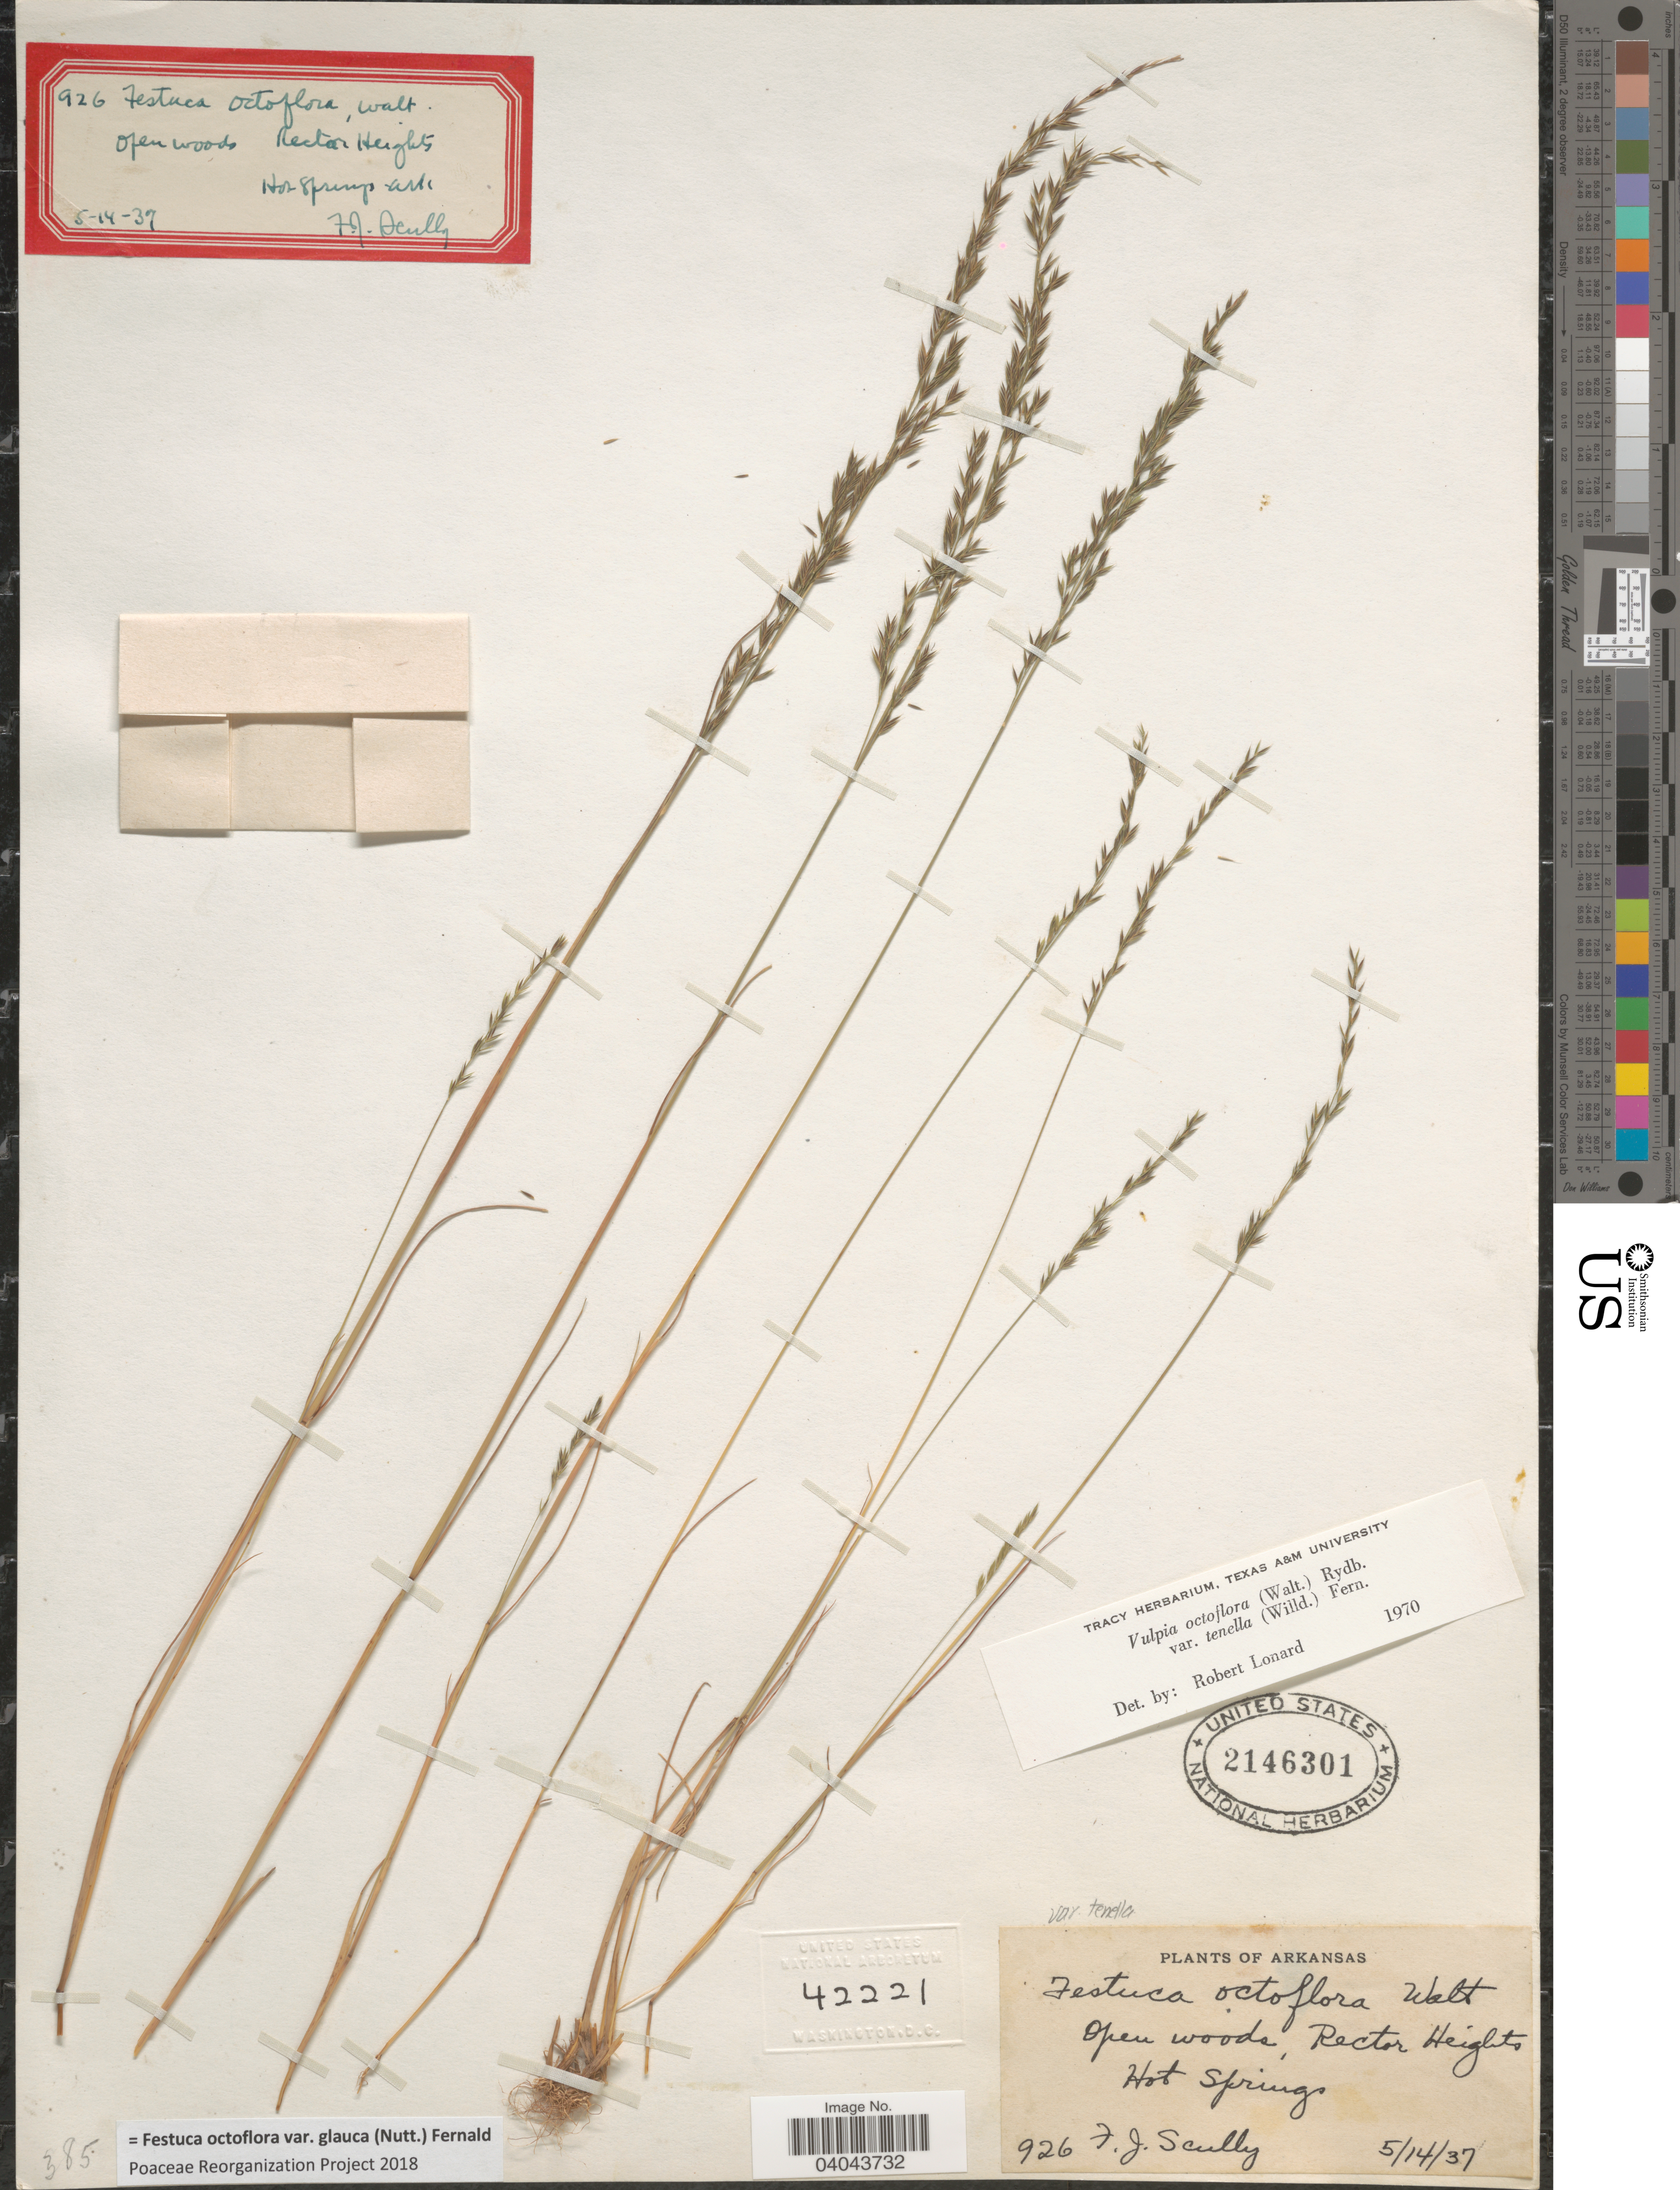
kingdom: Plantae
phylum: Tracheophyta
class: Liliopsida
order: Poales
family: Poaceae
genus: Festuca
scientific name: Festuca octoflora var. glauca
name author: (Nutt.) Fernald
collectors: F. Scully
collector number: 926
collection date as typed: Transcribed d/m/y: 14/5/37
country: United States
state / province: Arkansas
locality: Rector Heights. Hot Springs.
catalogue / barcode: US 2146301